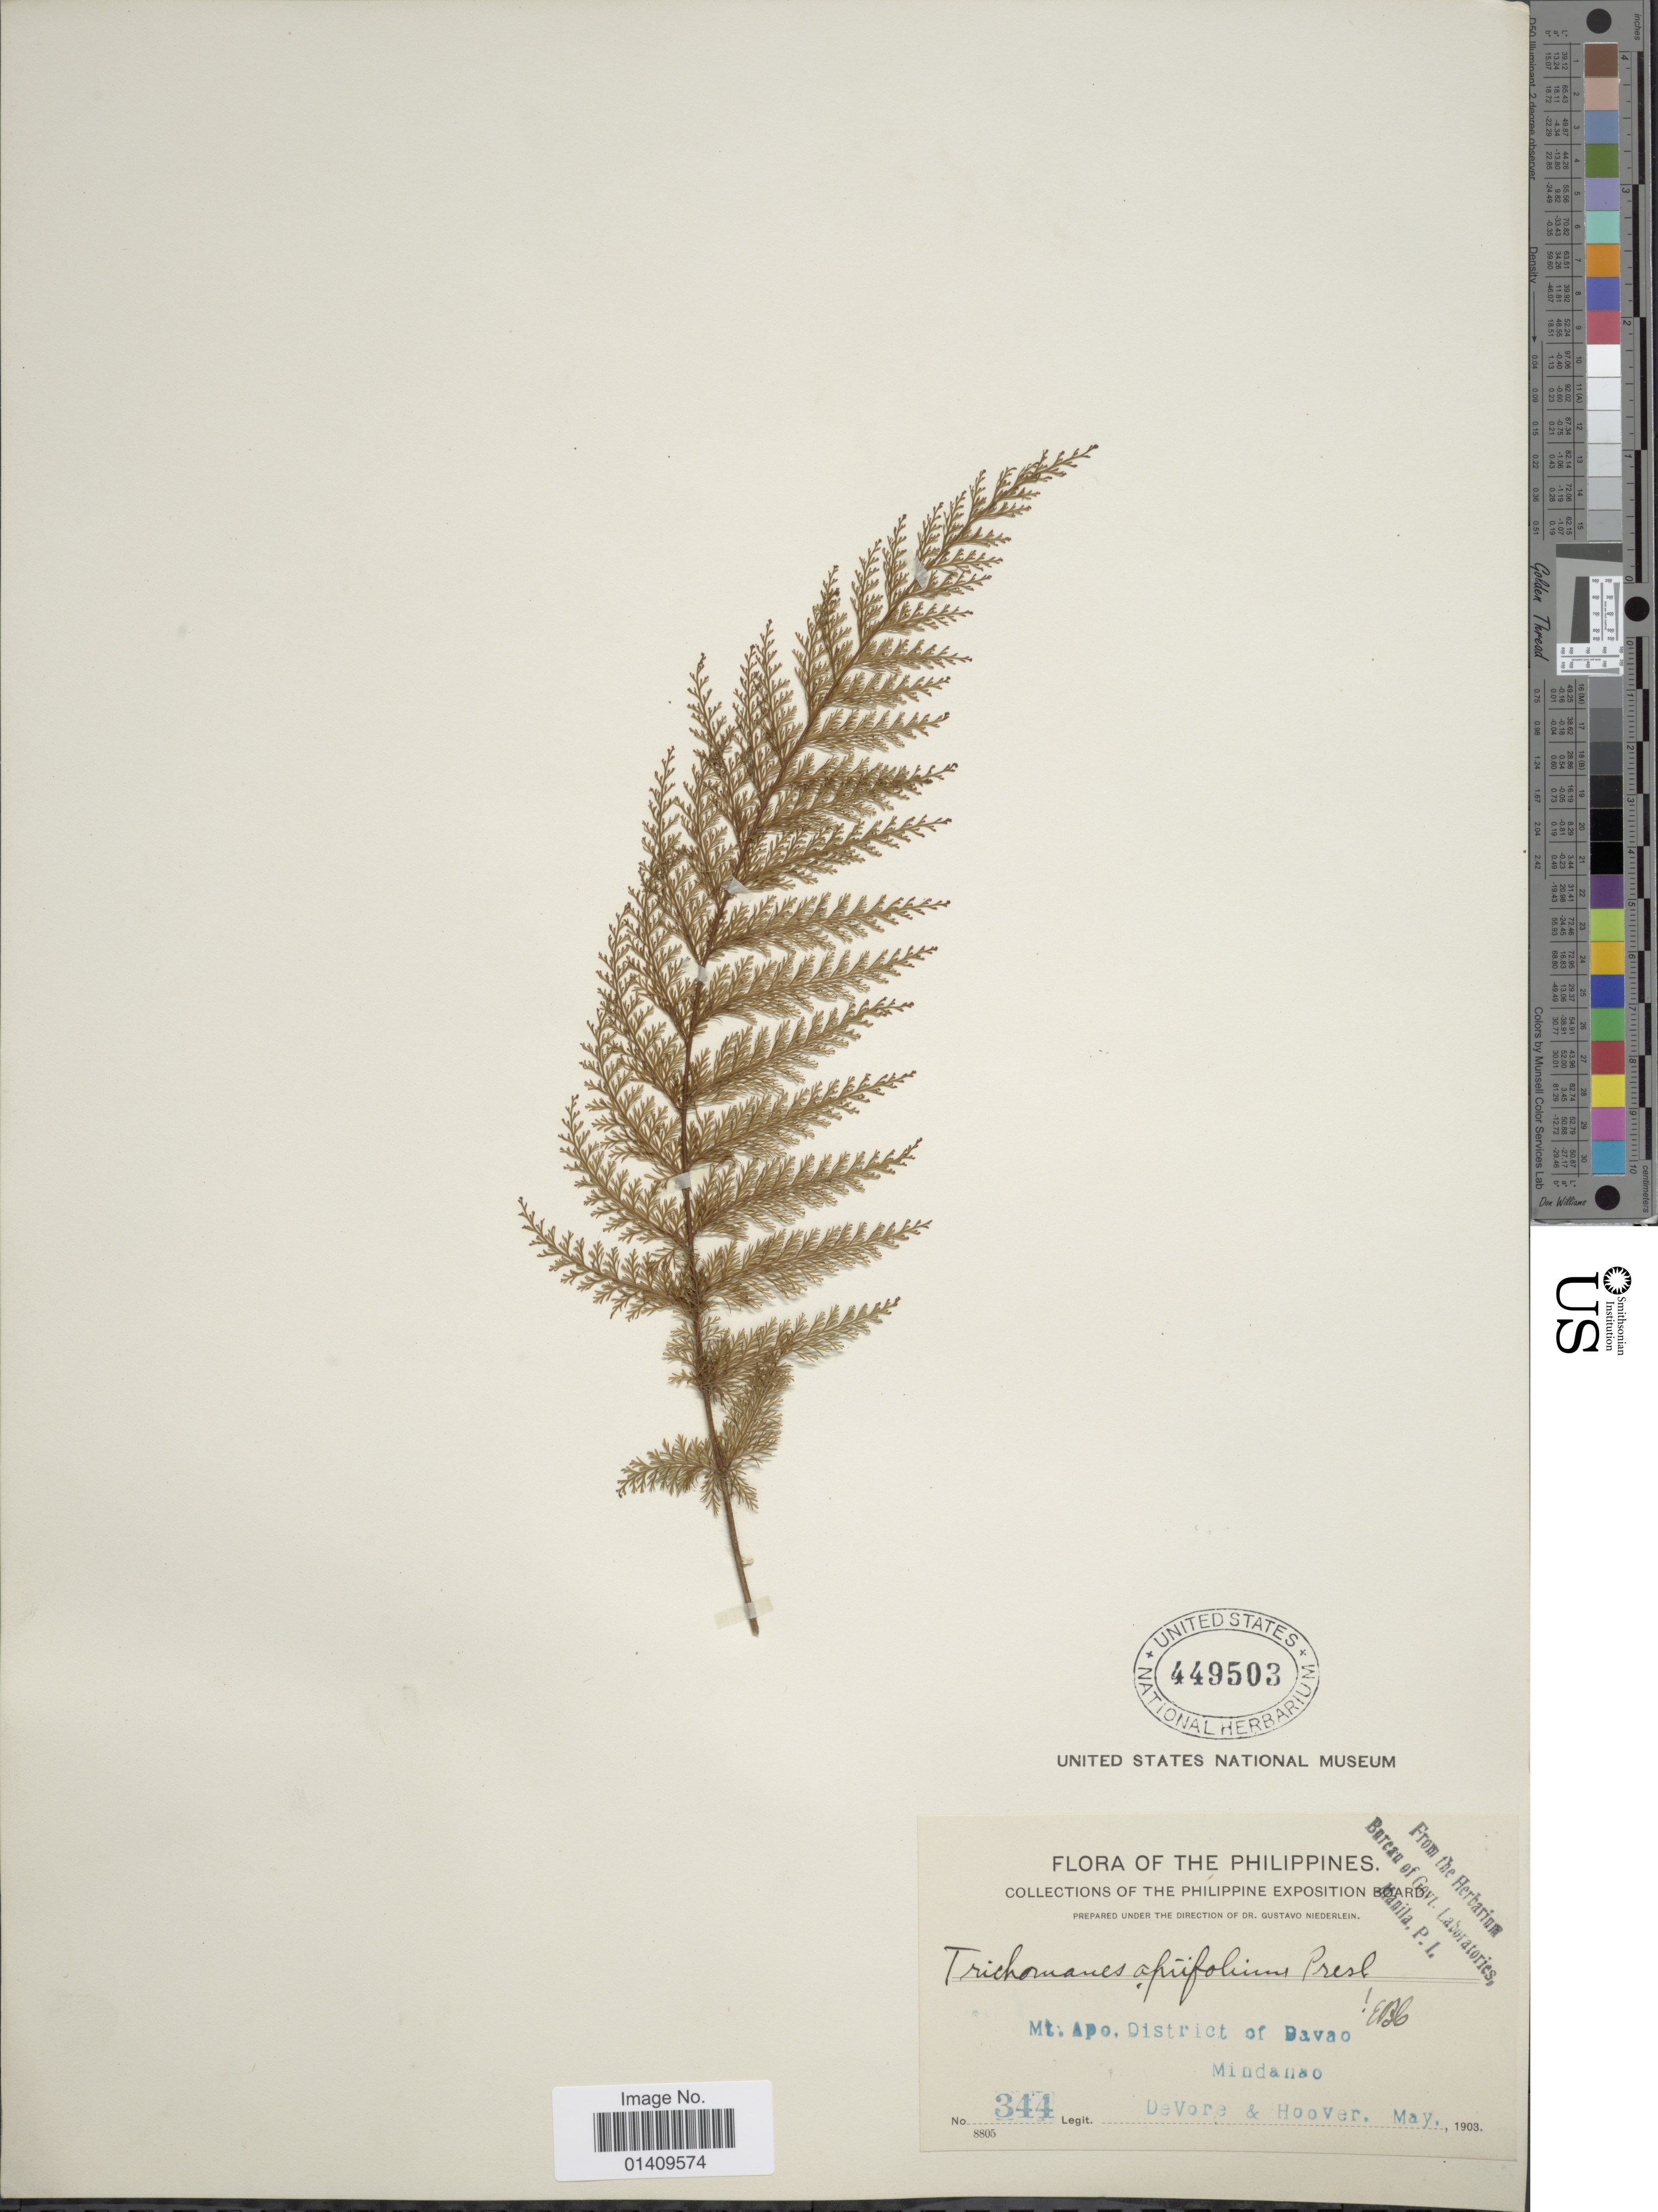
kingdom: Plantae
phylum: Tracheophyta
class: Polypodiopsida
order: Hymenophyllales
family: Hymenophyllaceae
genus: Callistopteris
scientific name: Callistopteris apiifolia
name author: (C. Presl) Copel.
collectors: -. DeVore & -- Hoover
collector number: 344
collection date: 1903-05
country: Philippines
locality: Mt. Apo district of Davao Mindanao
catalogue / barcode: US 449503